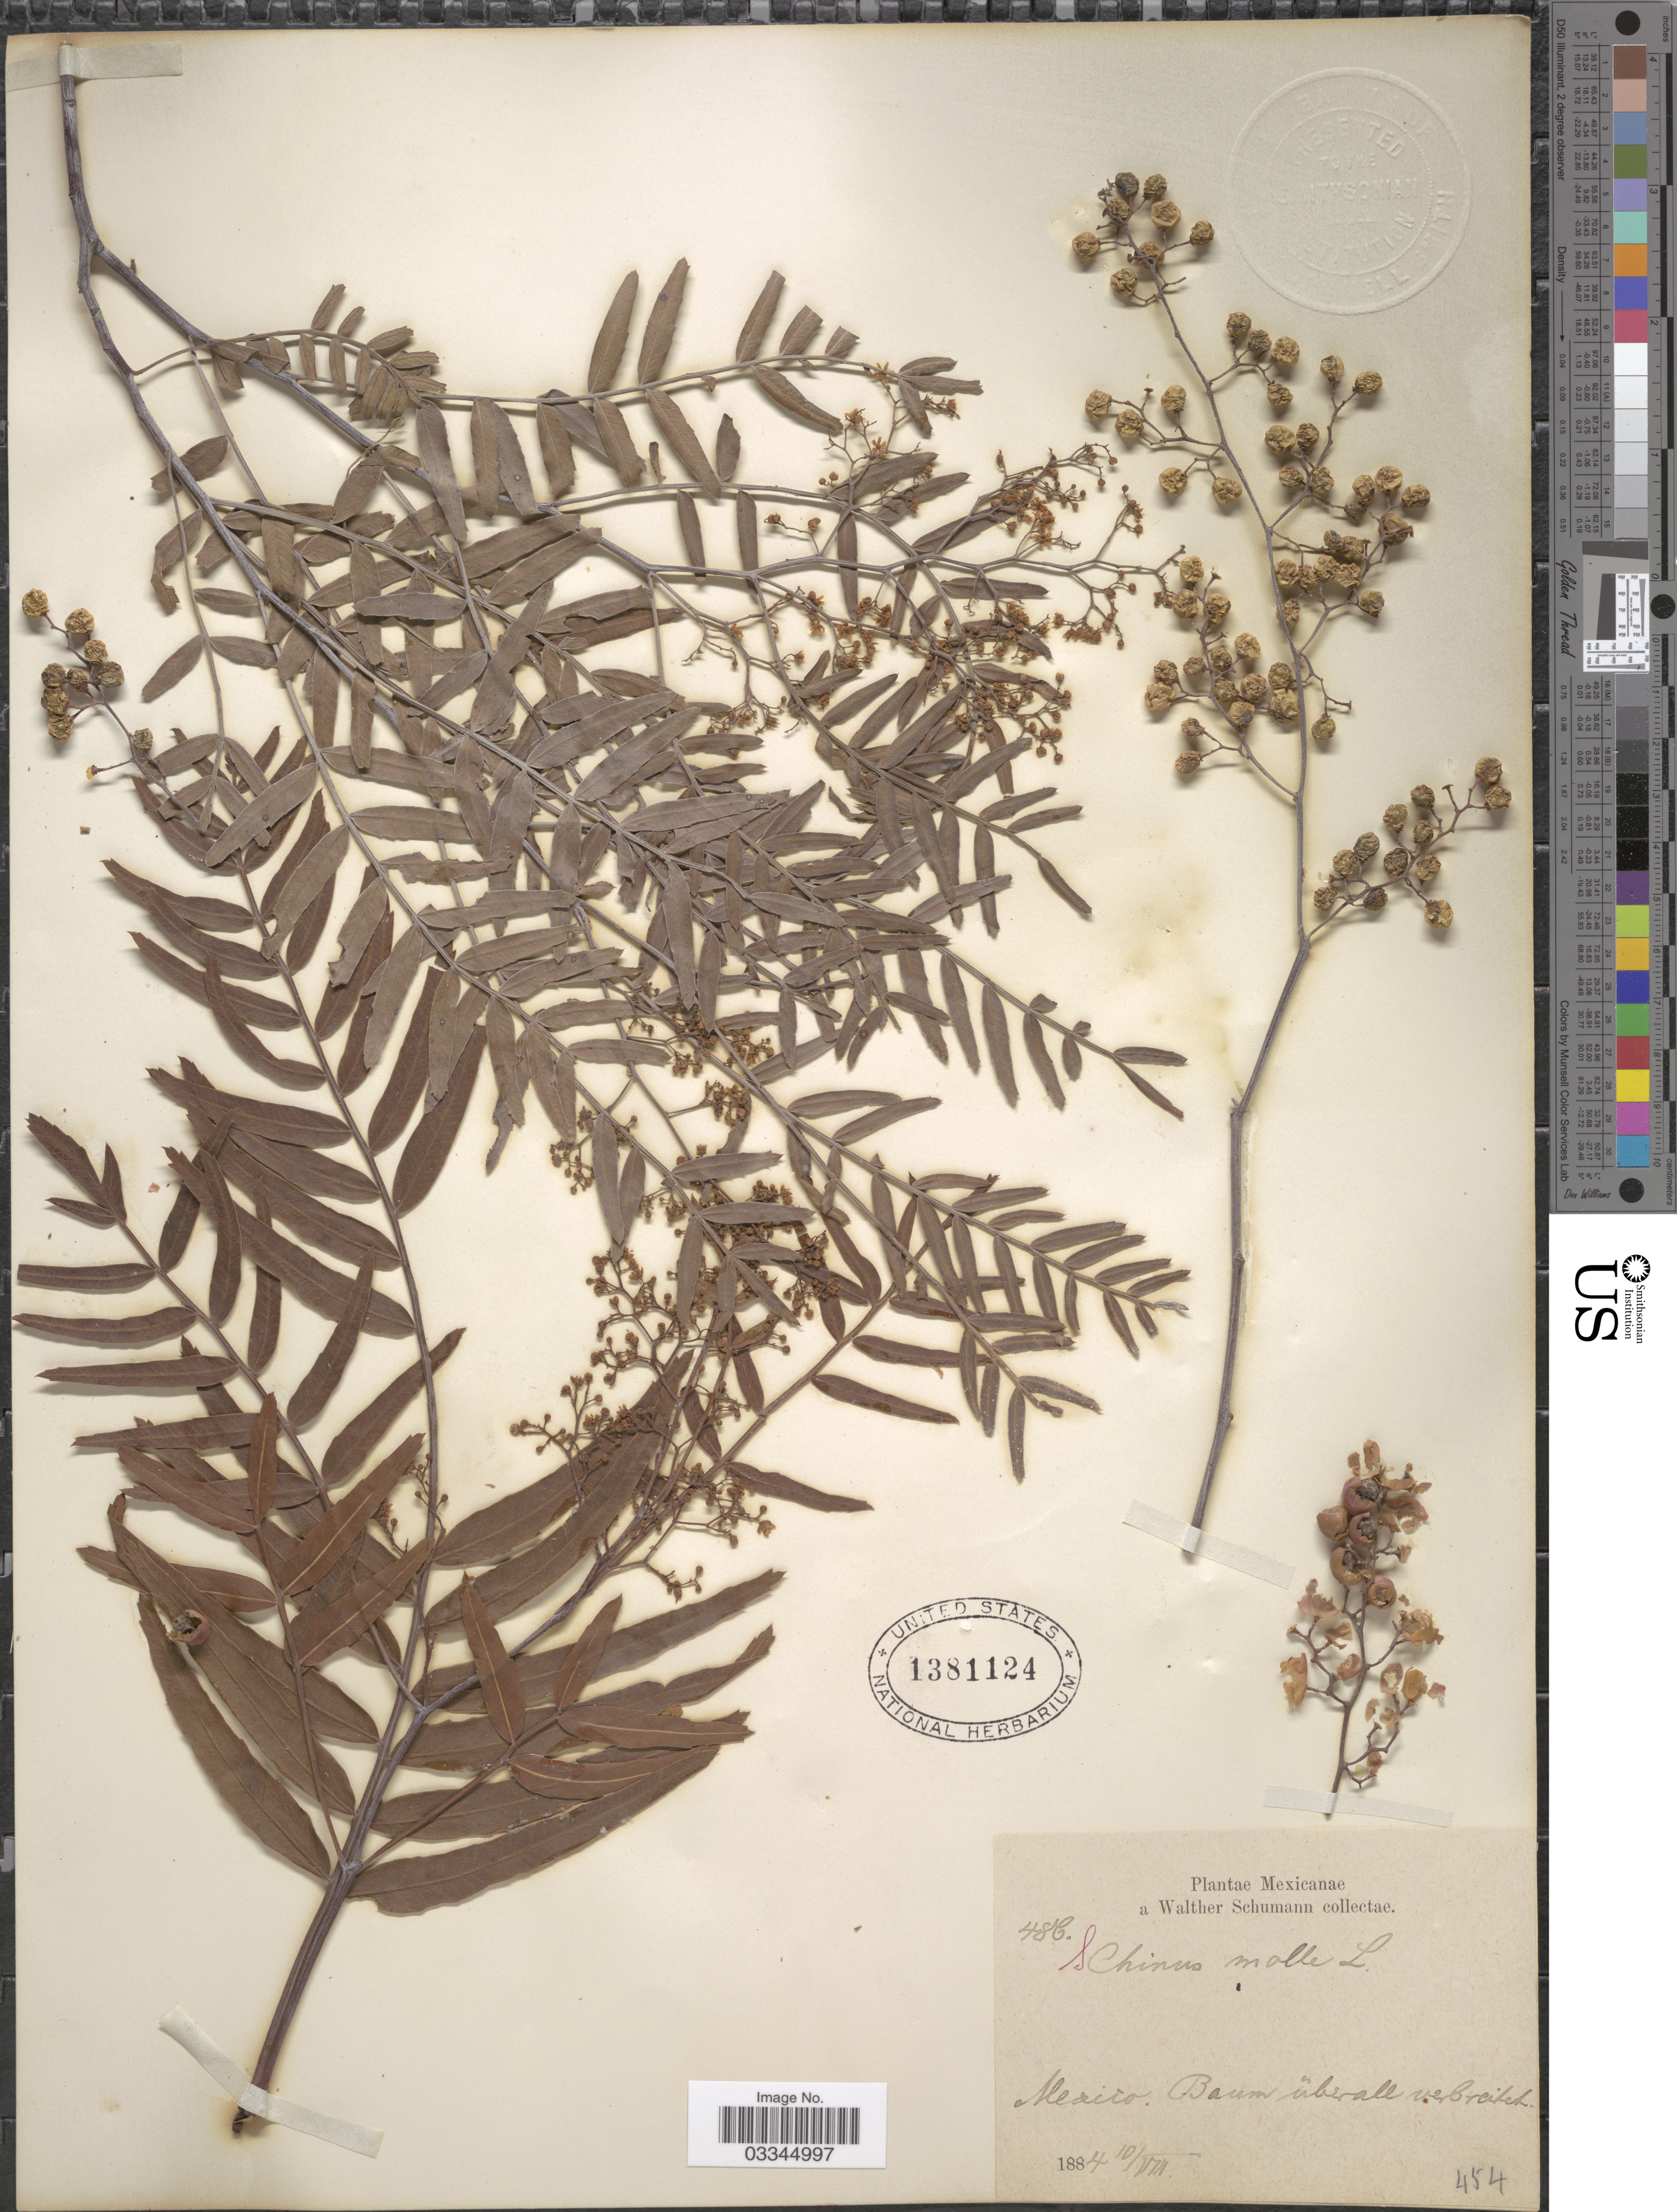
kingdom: Plantae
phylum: Tracheophyta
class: Magnoliopsida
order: Sapindales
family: Anacardiaceae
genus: Schinus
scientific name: Schinus areira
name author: L.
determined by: Mitchell, John D.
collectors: W. Schumann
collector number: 486*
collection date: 1884-08-10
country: Mexico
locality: Baum uberalle verbreitet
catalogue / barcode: US 1381124